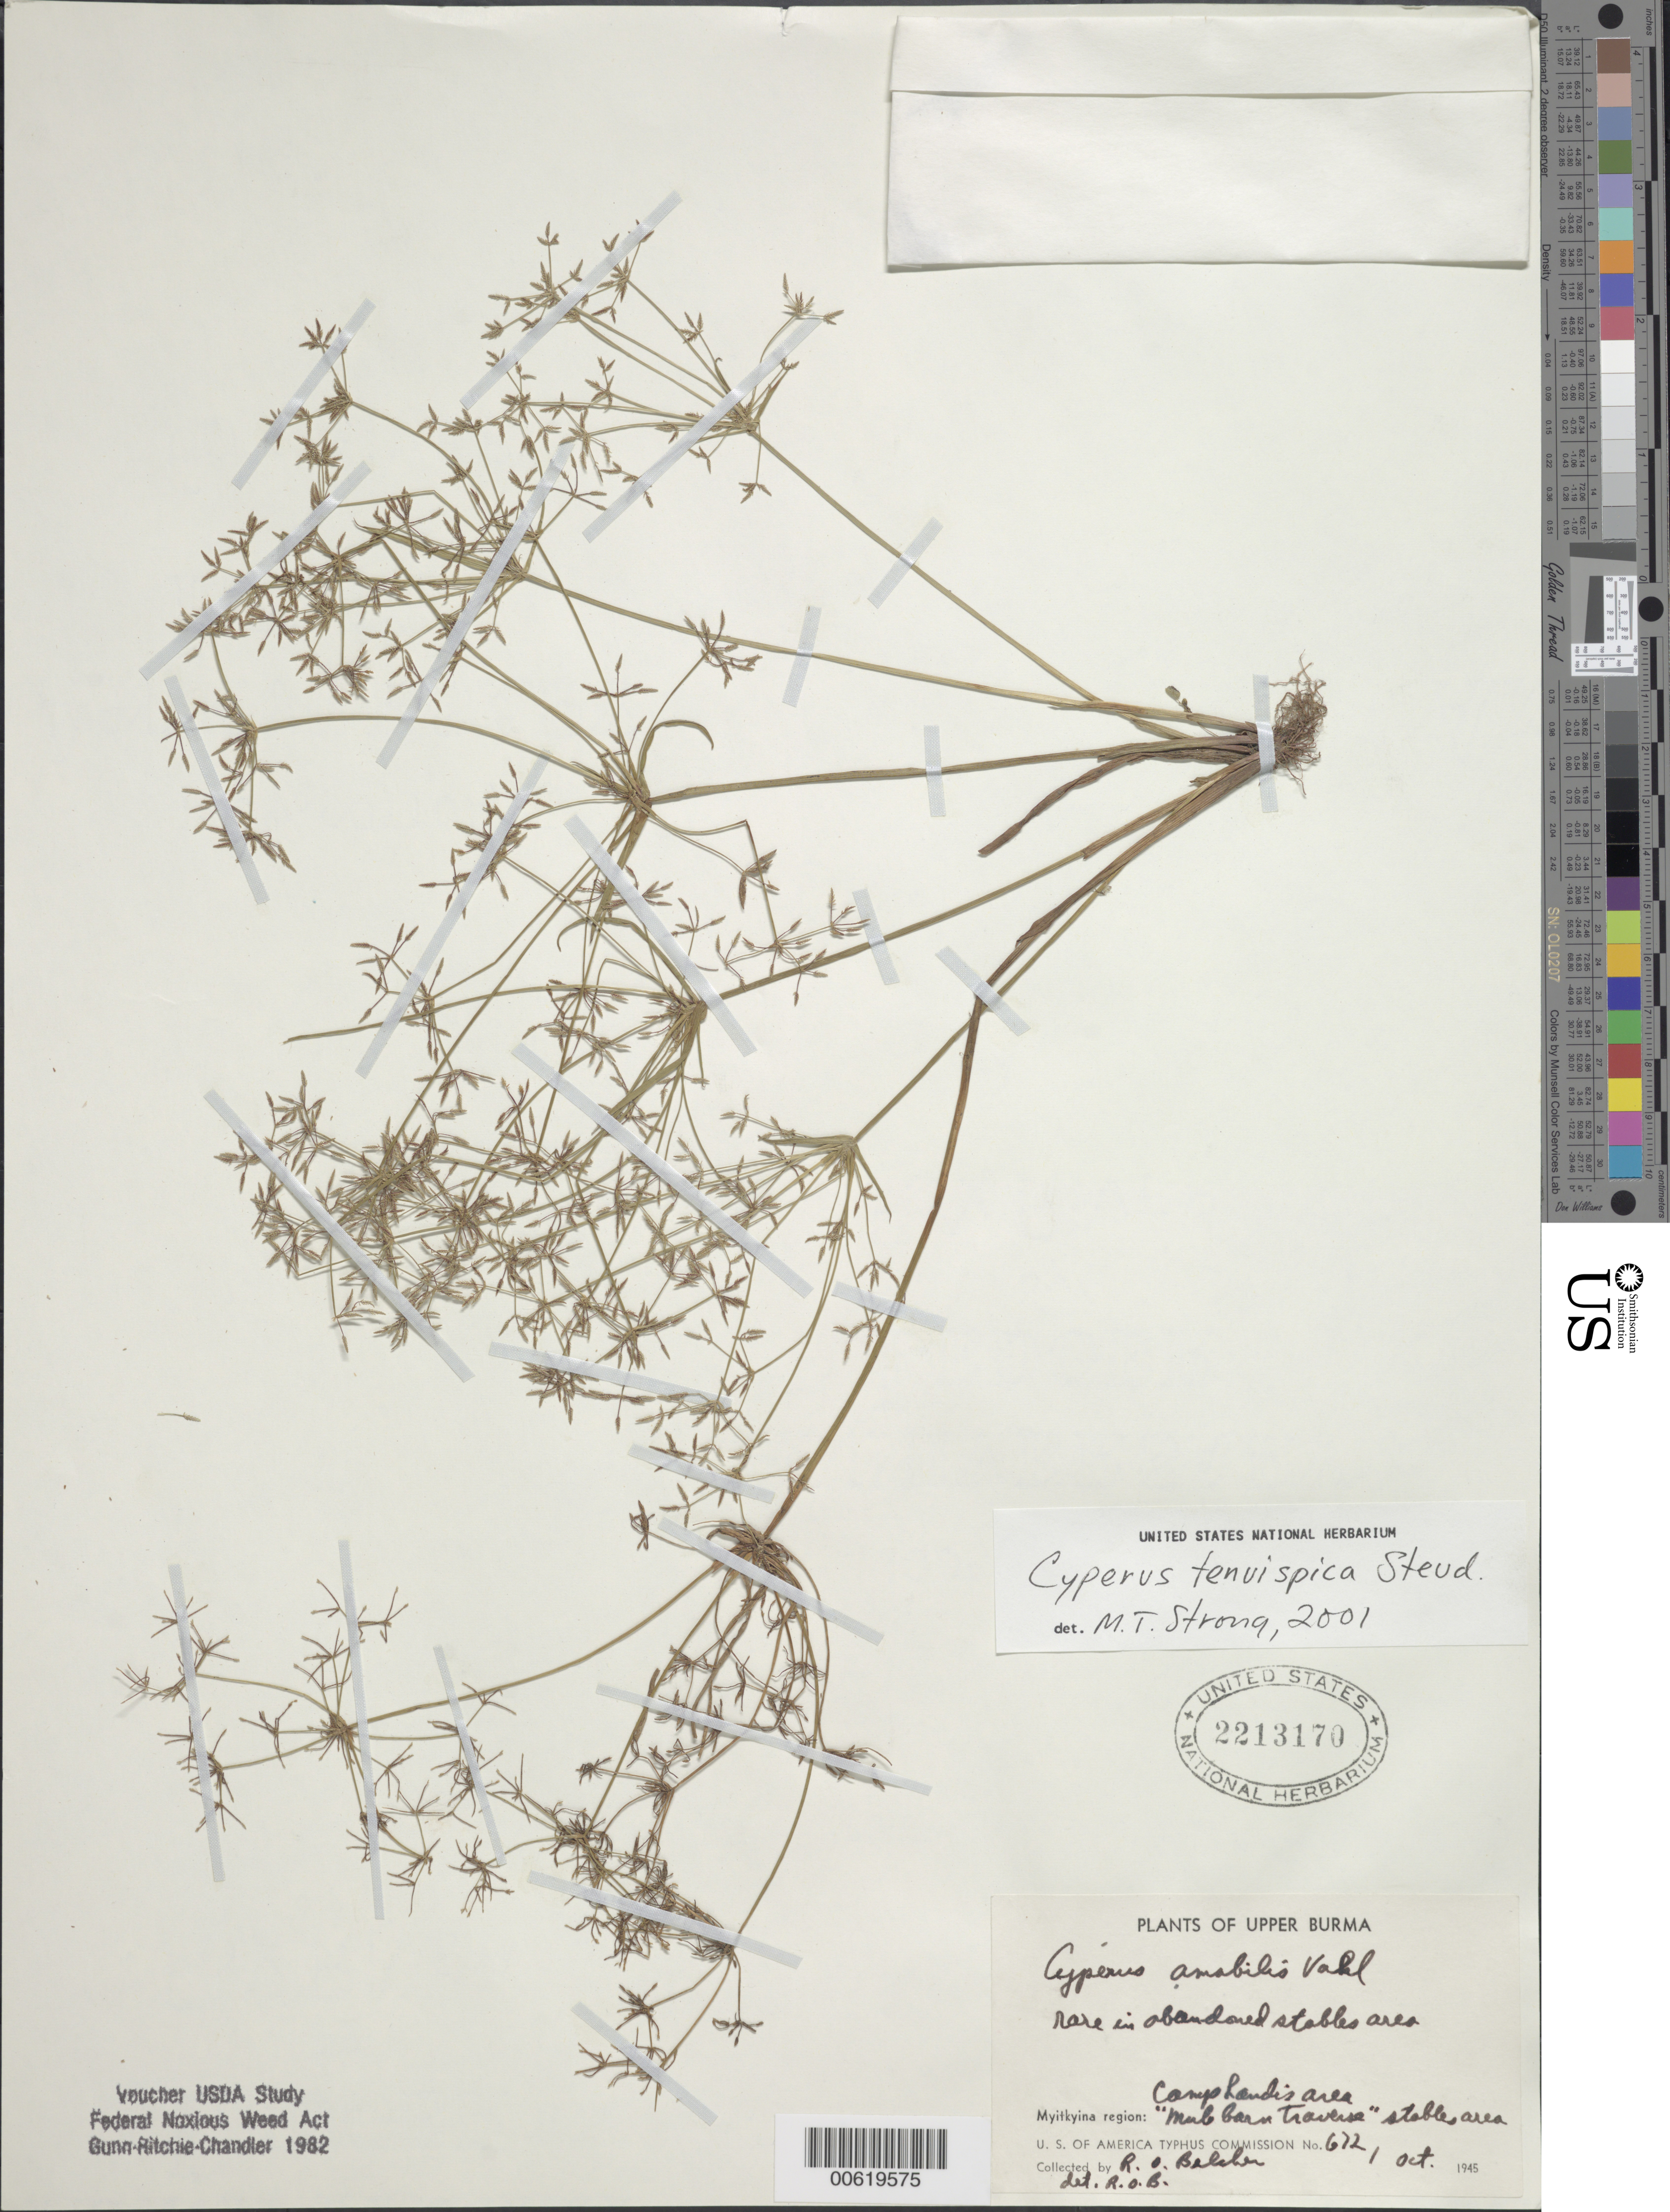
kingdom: Plantae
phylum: Tracheophyta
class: Liliopsida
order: Poales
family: Cyperaceae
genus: Cyperus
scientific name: Cyperus amabilis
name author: Vahl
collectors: R. Belcher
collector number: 672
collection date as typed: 01 Oct 1945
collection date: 1945-10-01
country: Myanmar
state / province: Kachin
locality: Myitkyina region: Camp Landis area mule barn traverse stables area.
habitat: Rare in abondoned area.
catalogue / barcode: US 2213170